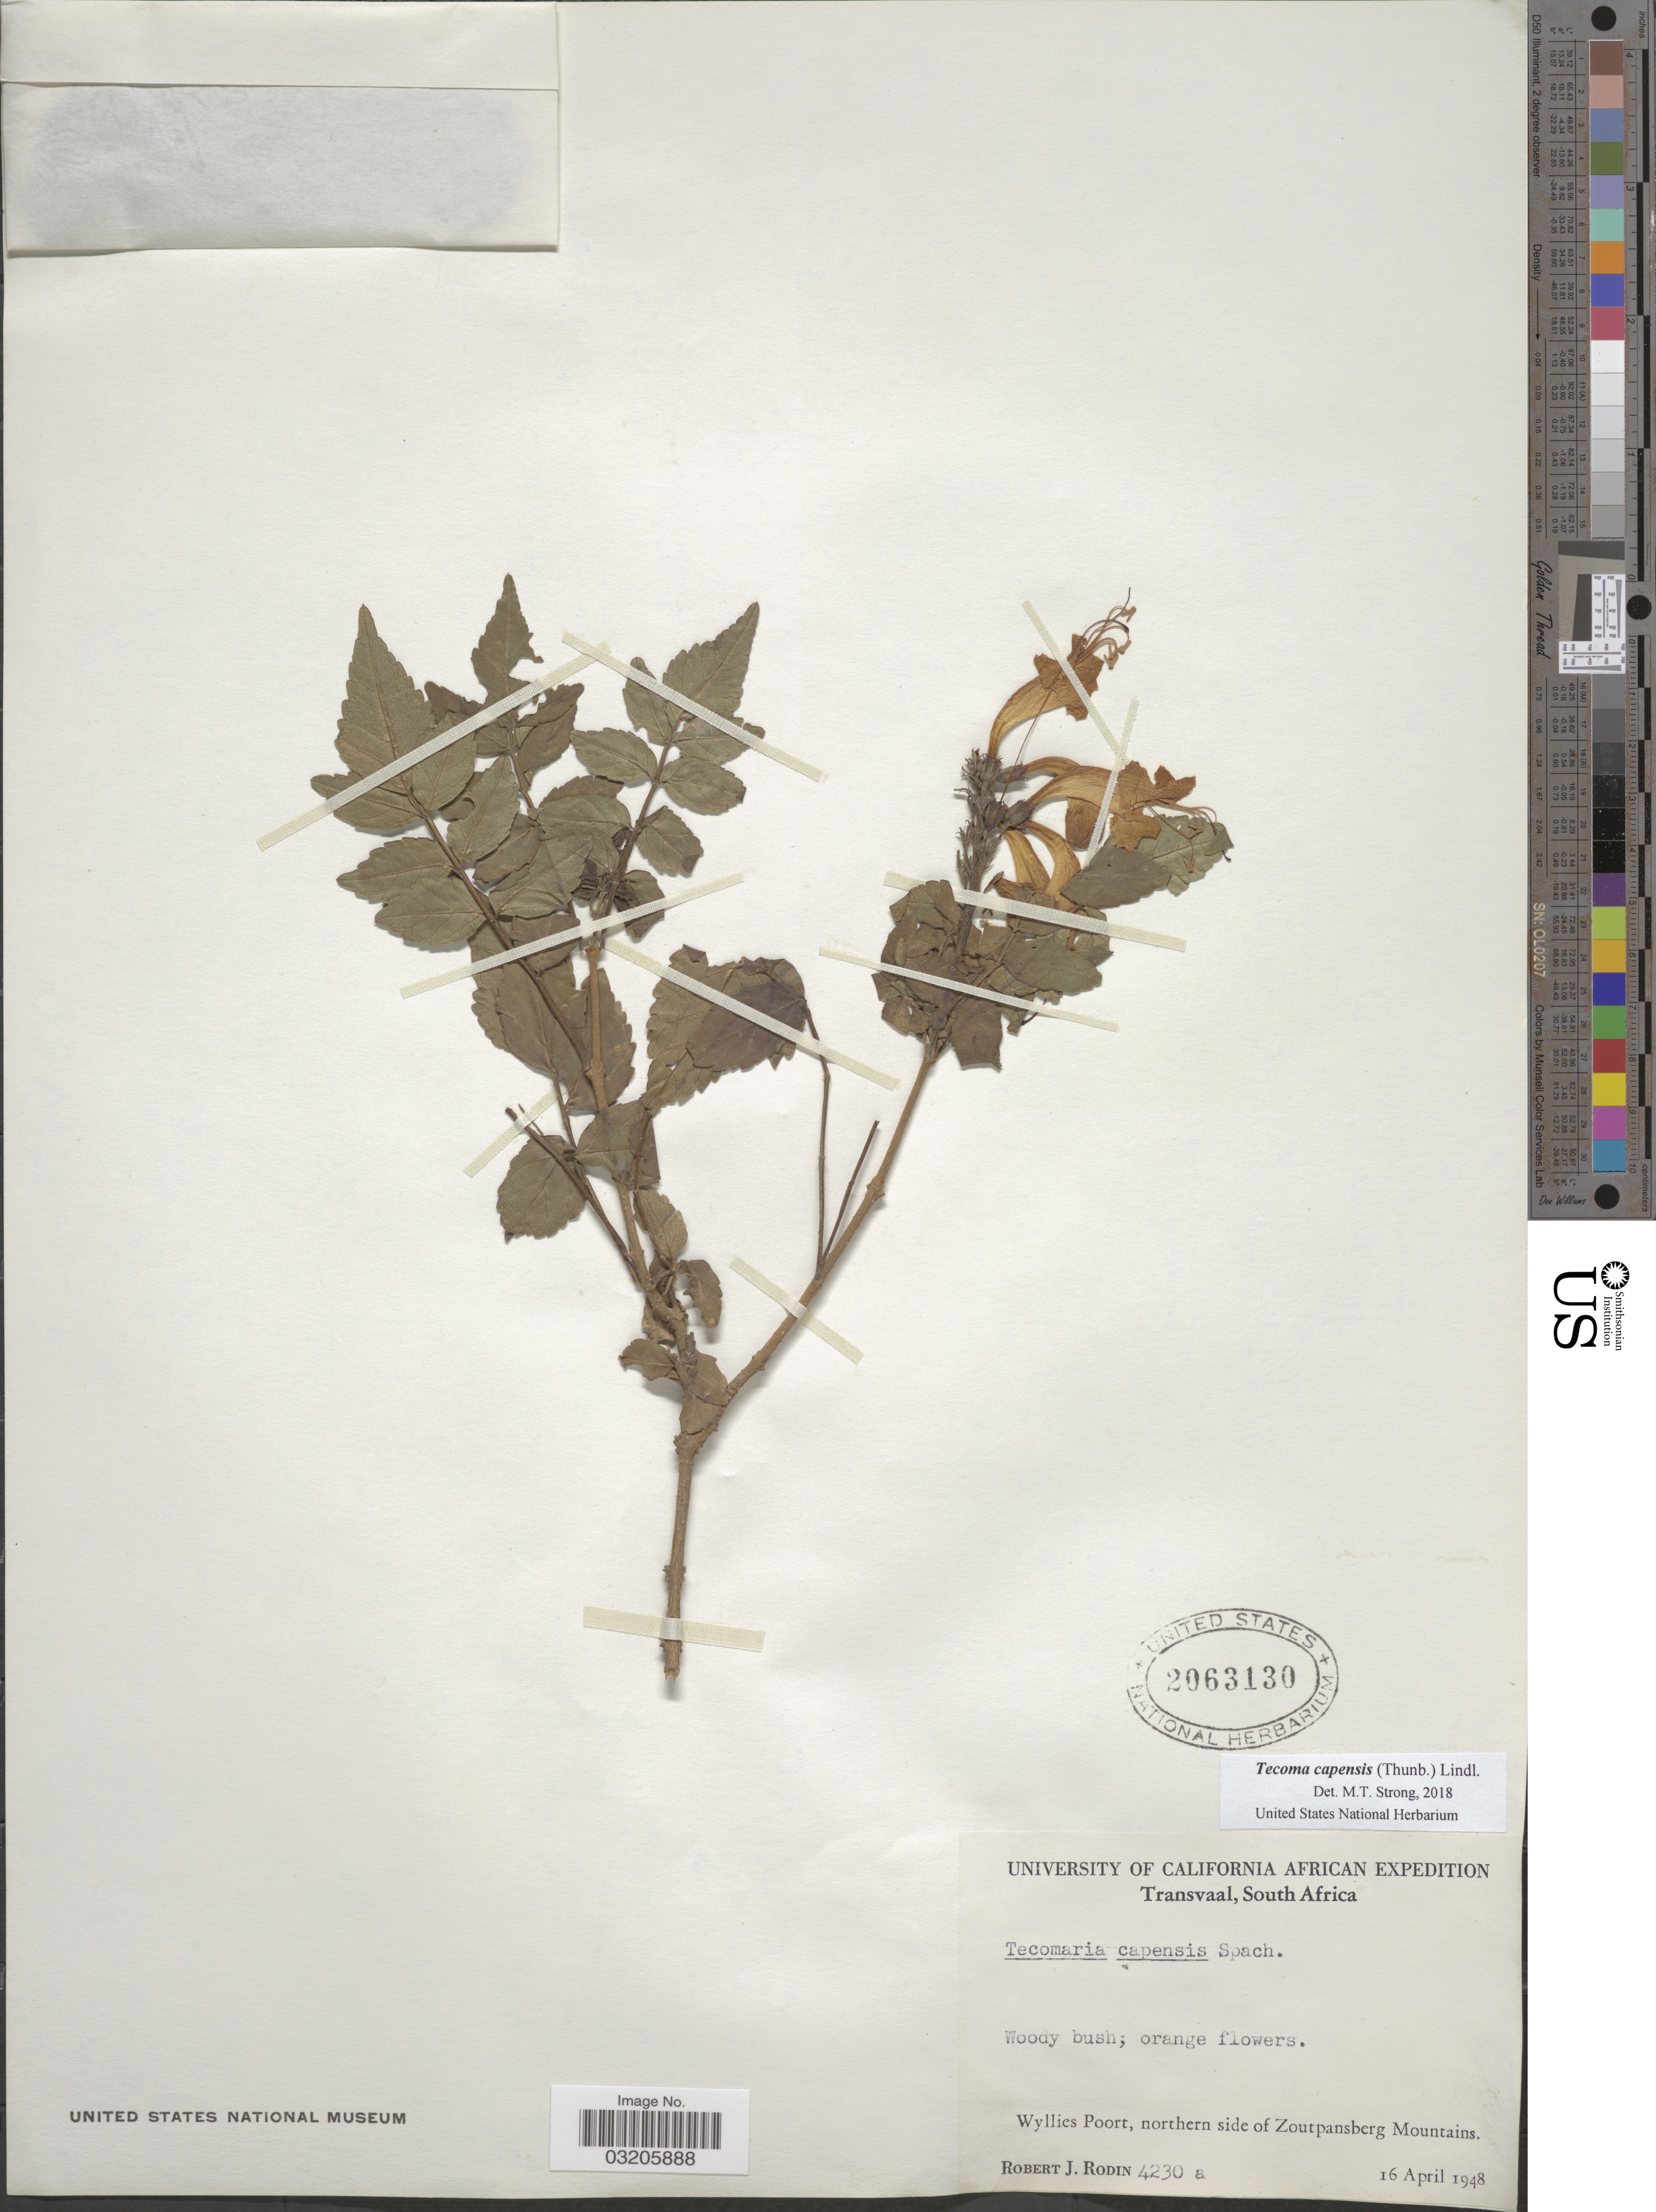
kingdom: Plantae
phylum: Tracheophyta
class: Magnoliopsida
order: Lamiales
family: Bignoniaceae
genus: Tecoma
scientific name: Tecoma capensis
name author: (Thunb.) Lindl.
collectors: R. J. Rodin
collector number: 4230a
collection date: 1948-04-16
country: South Africa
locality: Transvaal. Wyllies Poort, northern side of Zoutpansberg Mountains.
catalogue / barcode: US 2063130